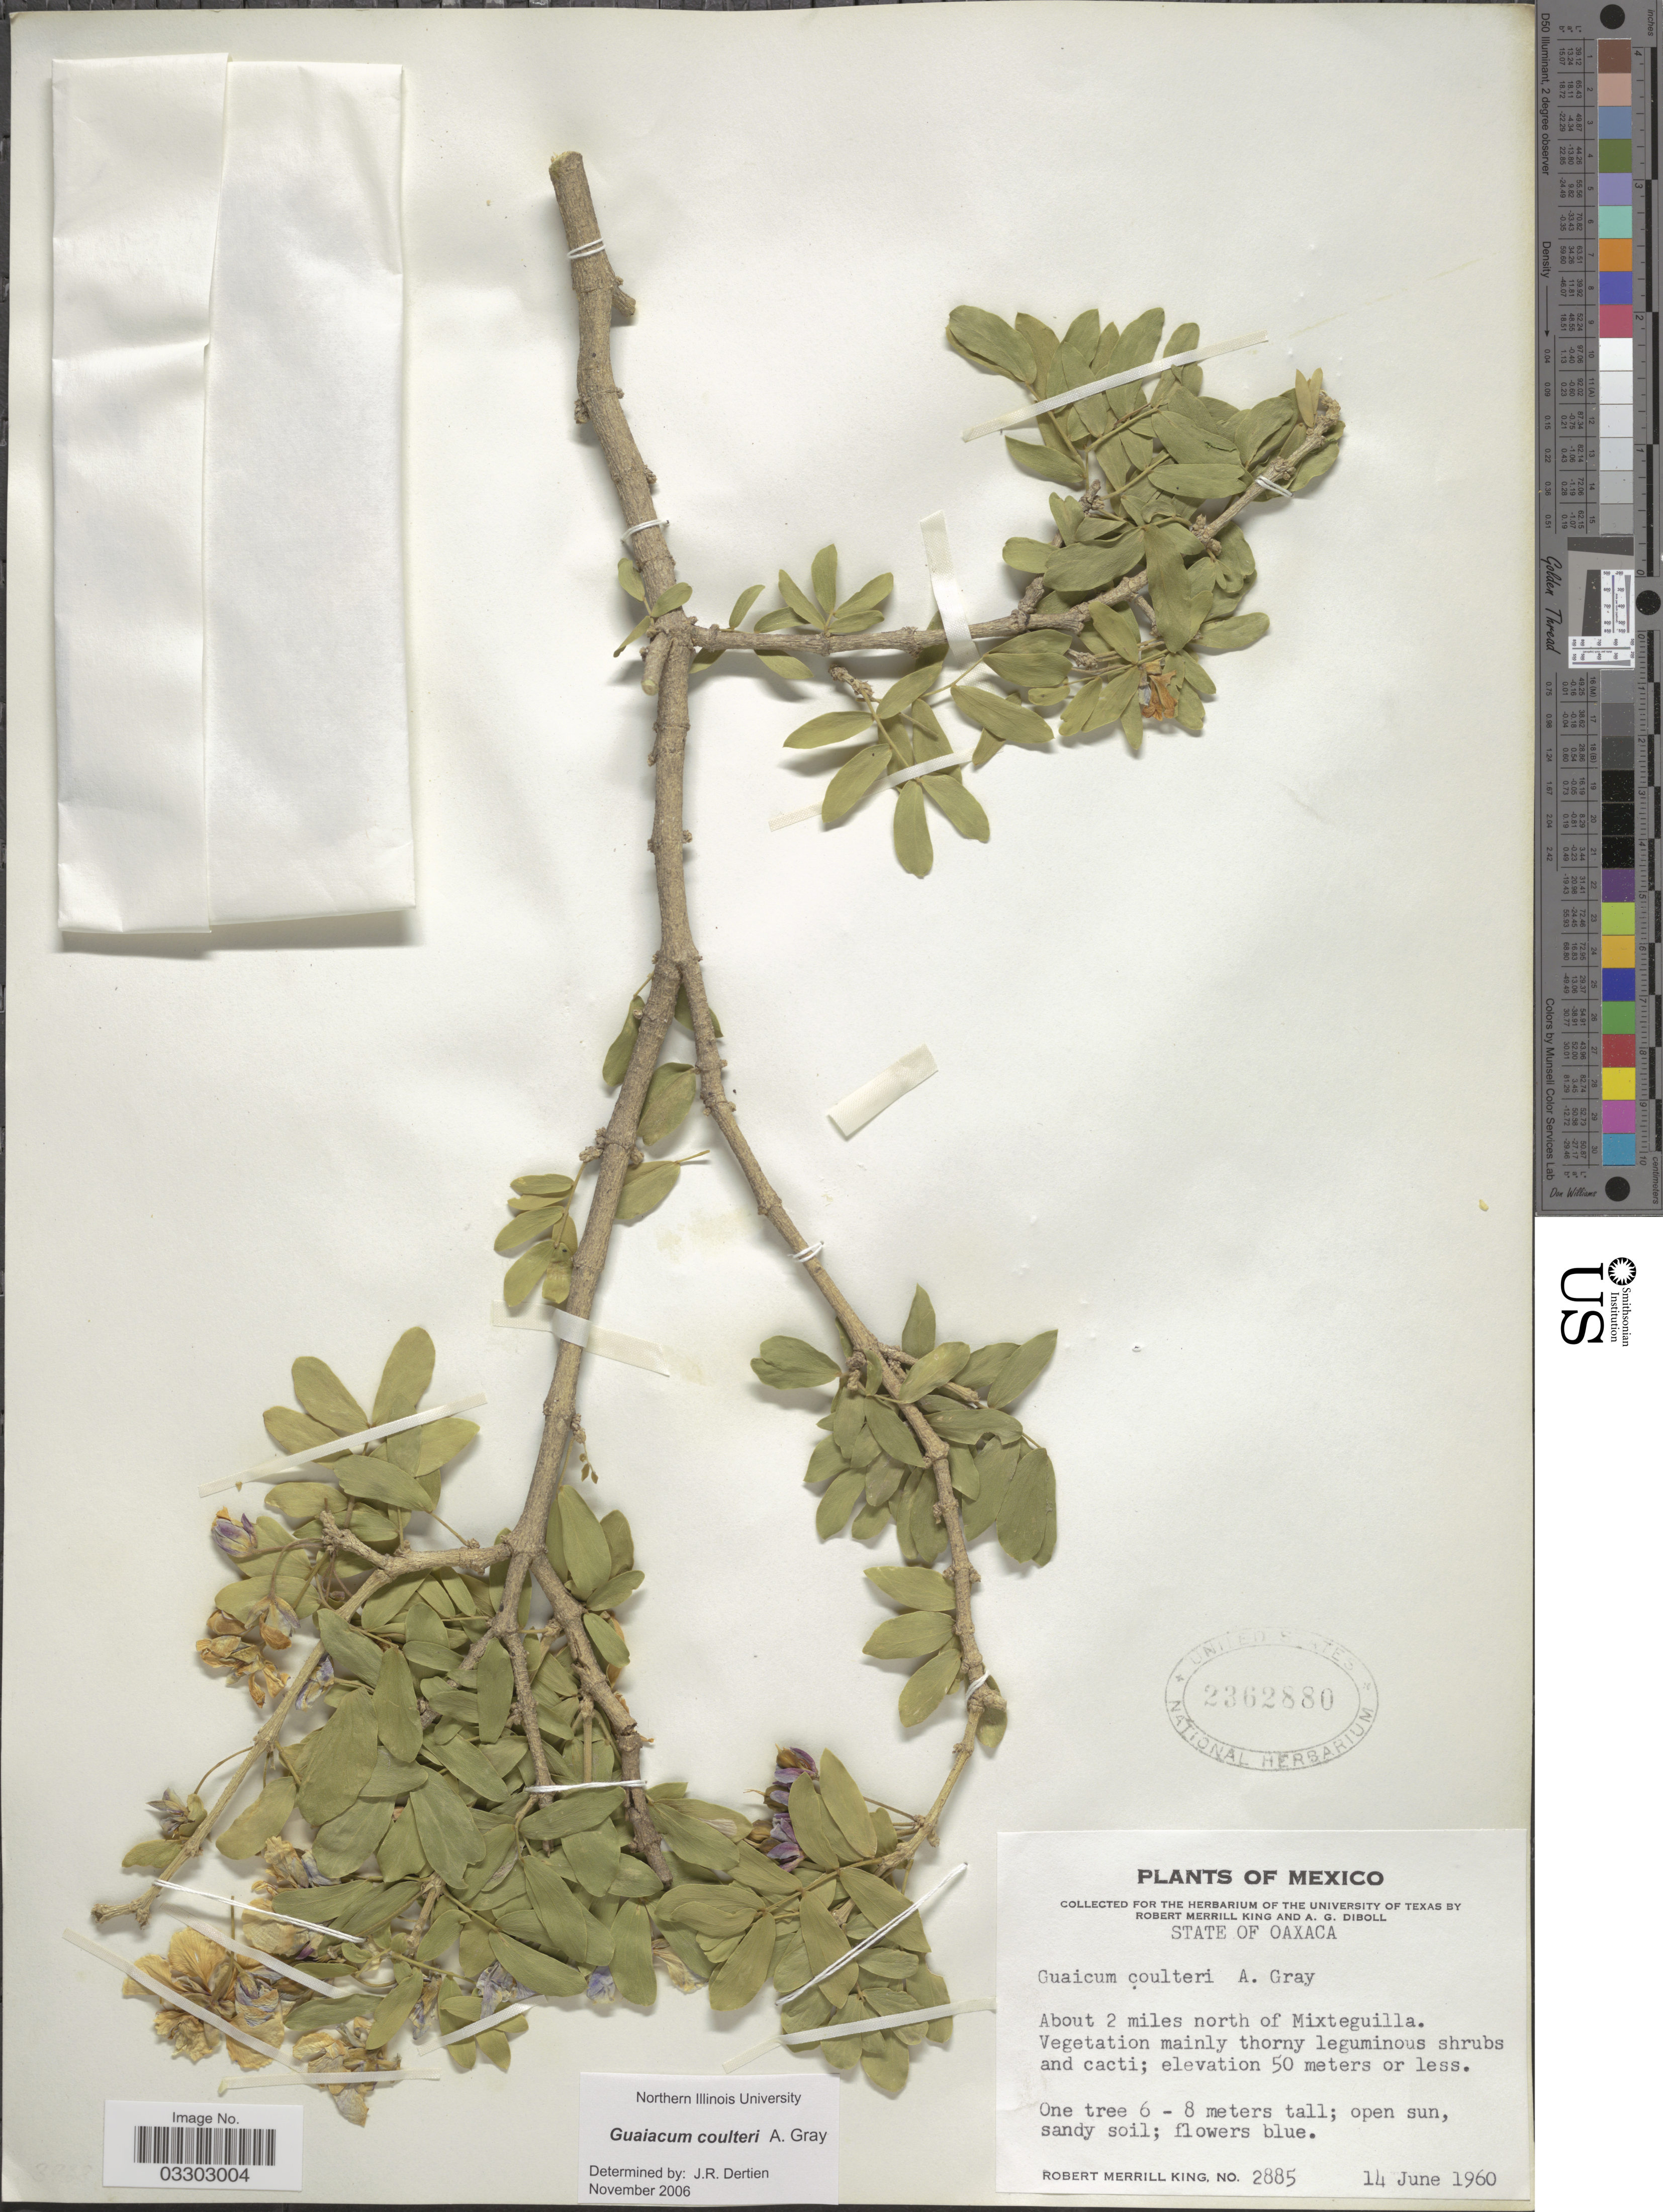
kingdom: Plantae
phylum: Tracheophyta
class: Magnoliopsida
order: Zygophyllales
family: Zygophyllaceae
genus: Guaiacum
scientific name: Guaiacum coulteri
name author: A. Gray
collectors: R. M. King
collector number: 2885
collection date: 1960-06-14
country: Mexico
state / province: Oaxaca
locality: About 2 miles north of Mixteguilla.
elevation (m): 50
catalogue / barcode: US 2362880